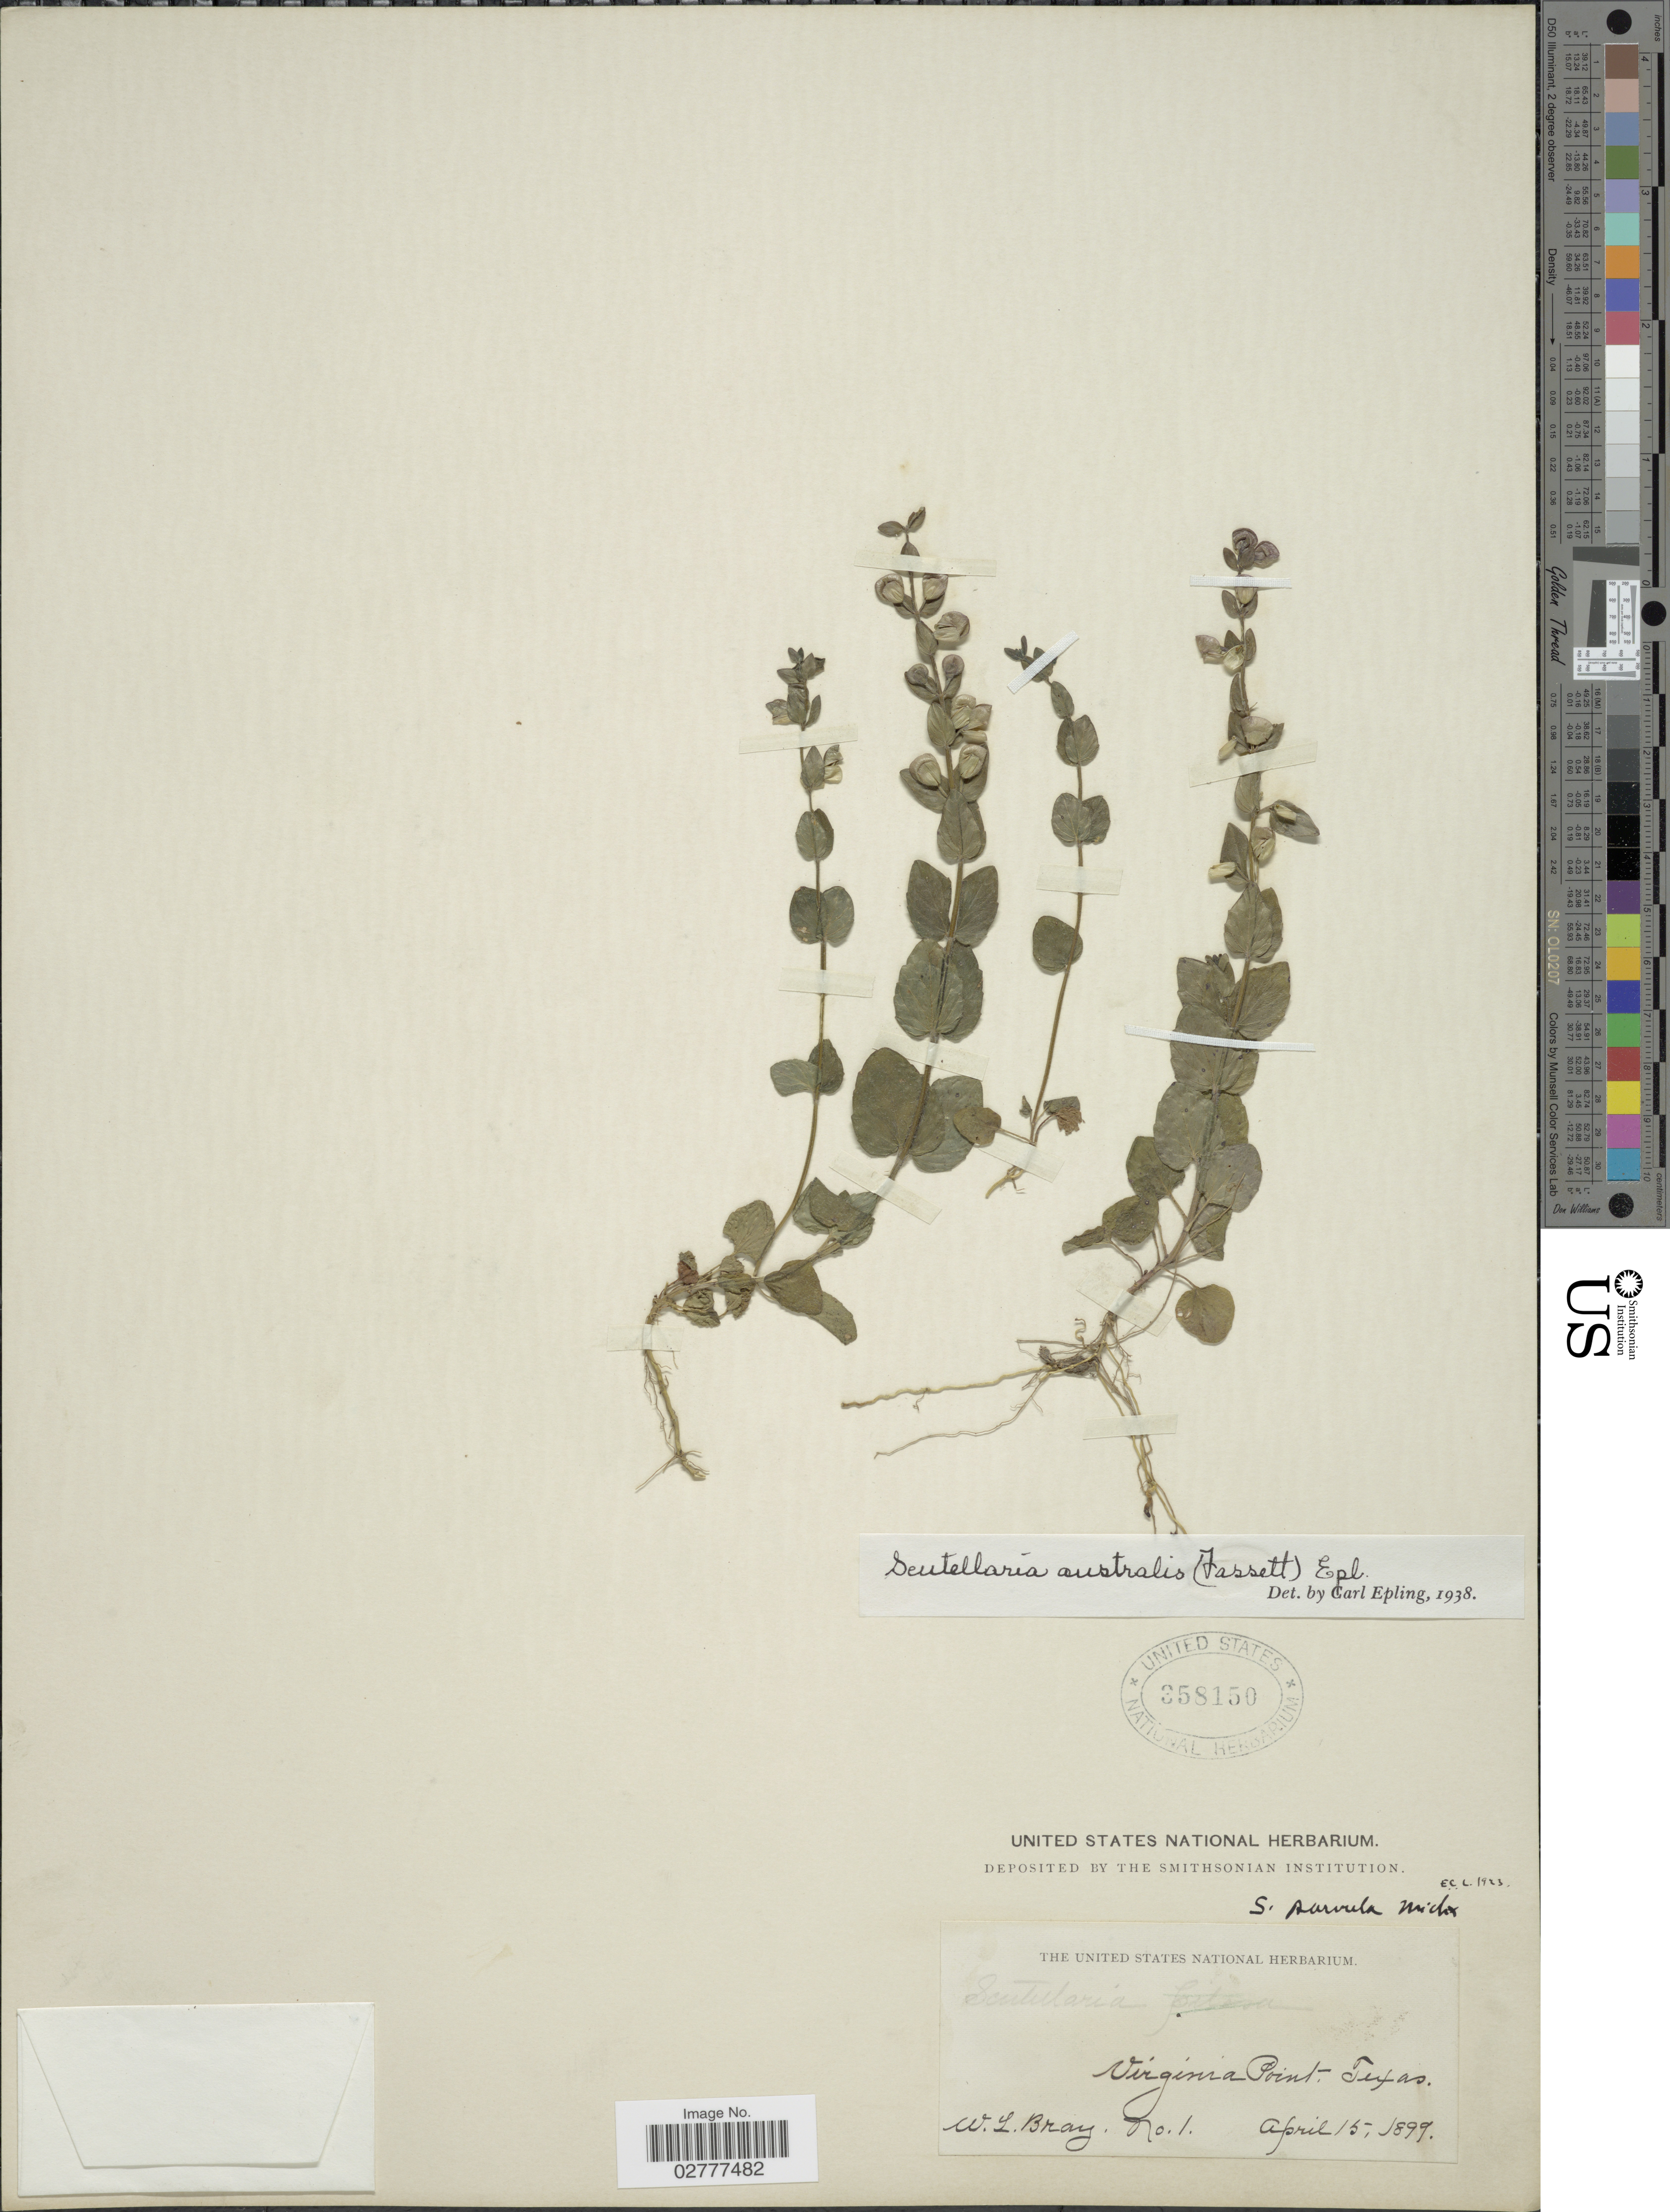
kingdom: Plantae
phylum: Tracheophyta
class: Magnoliopsida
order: Lamiales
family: Lamiaceae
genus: Scutellaria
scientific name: Scutellaria australis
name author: (Fassett) Epling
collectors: W. L. Bray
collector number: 1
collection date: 1899-04-15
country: United States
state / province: Texas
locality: Virginia Point.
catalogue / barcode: US 358150